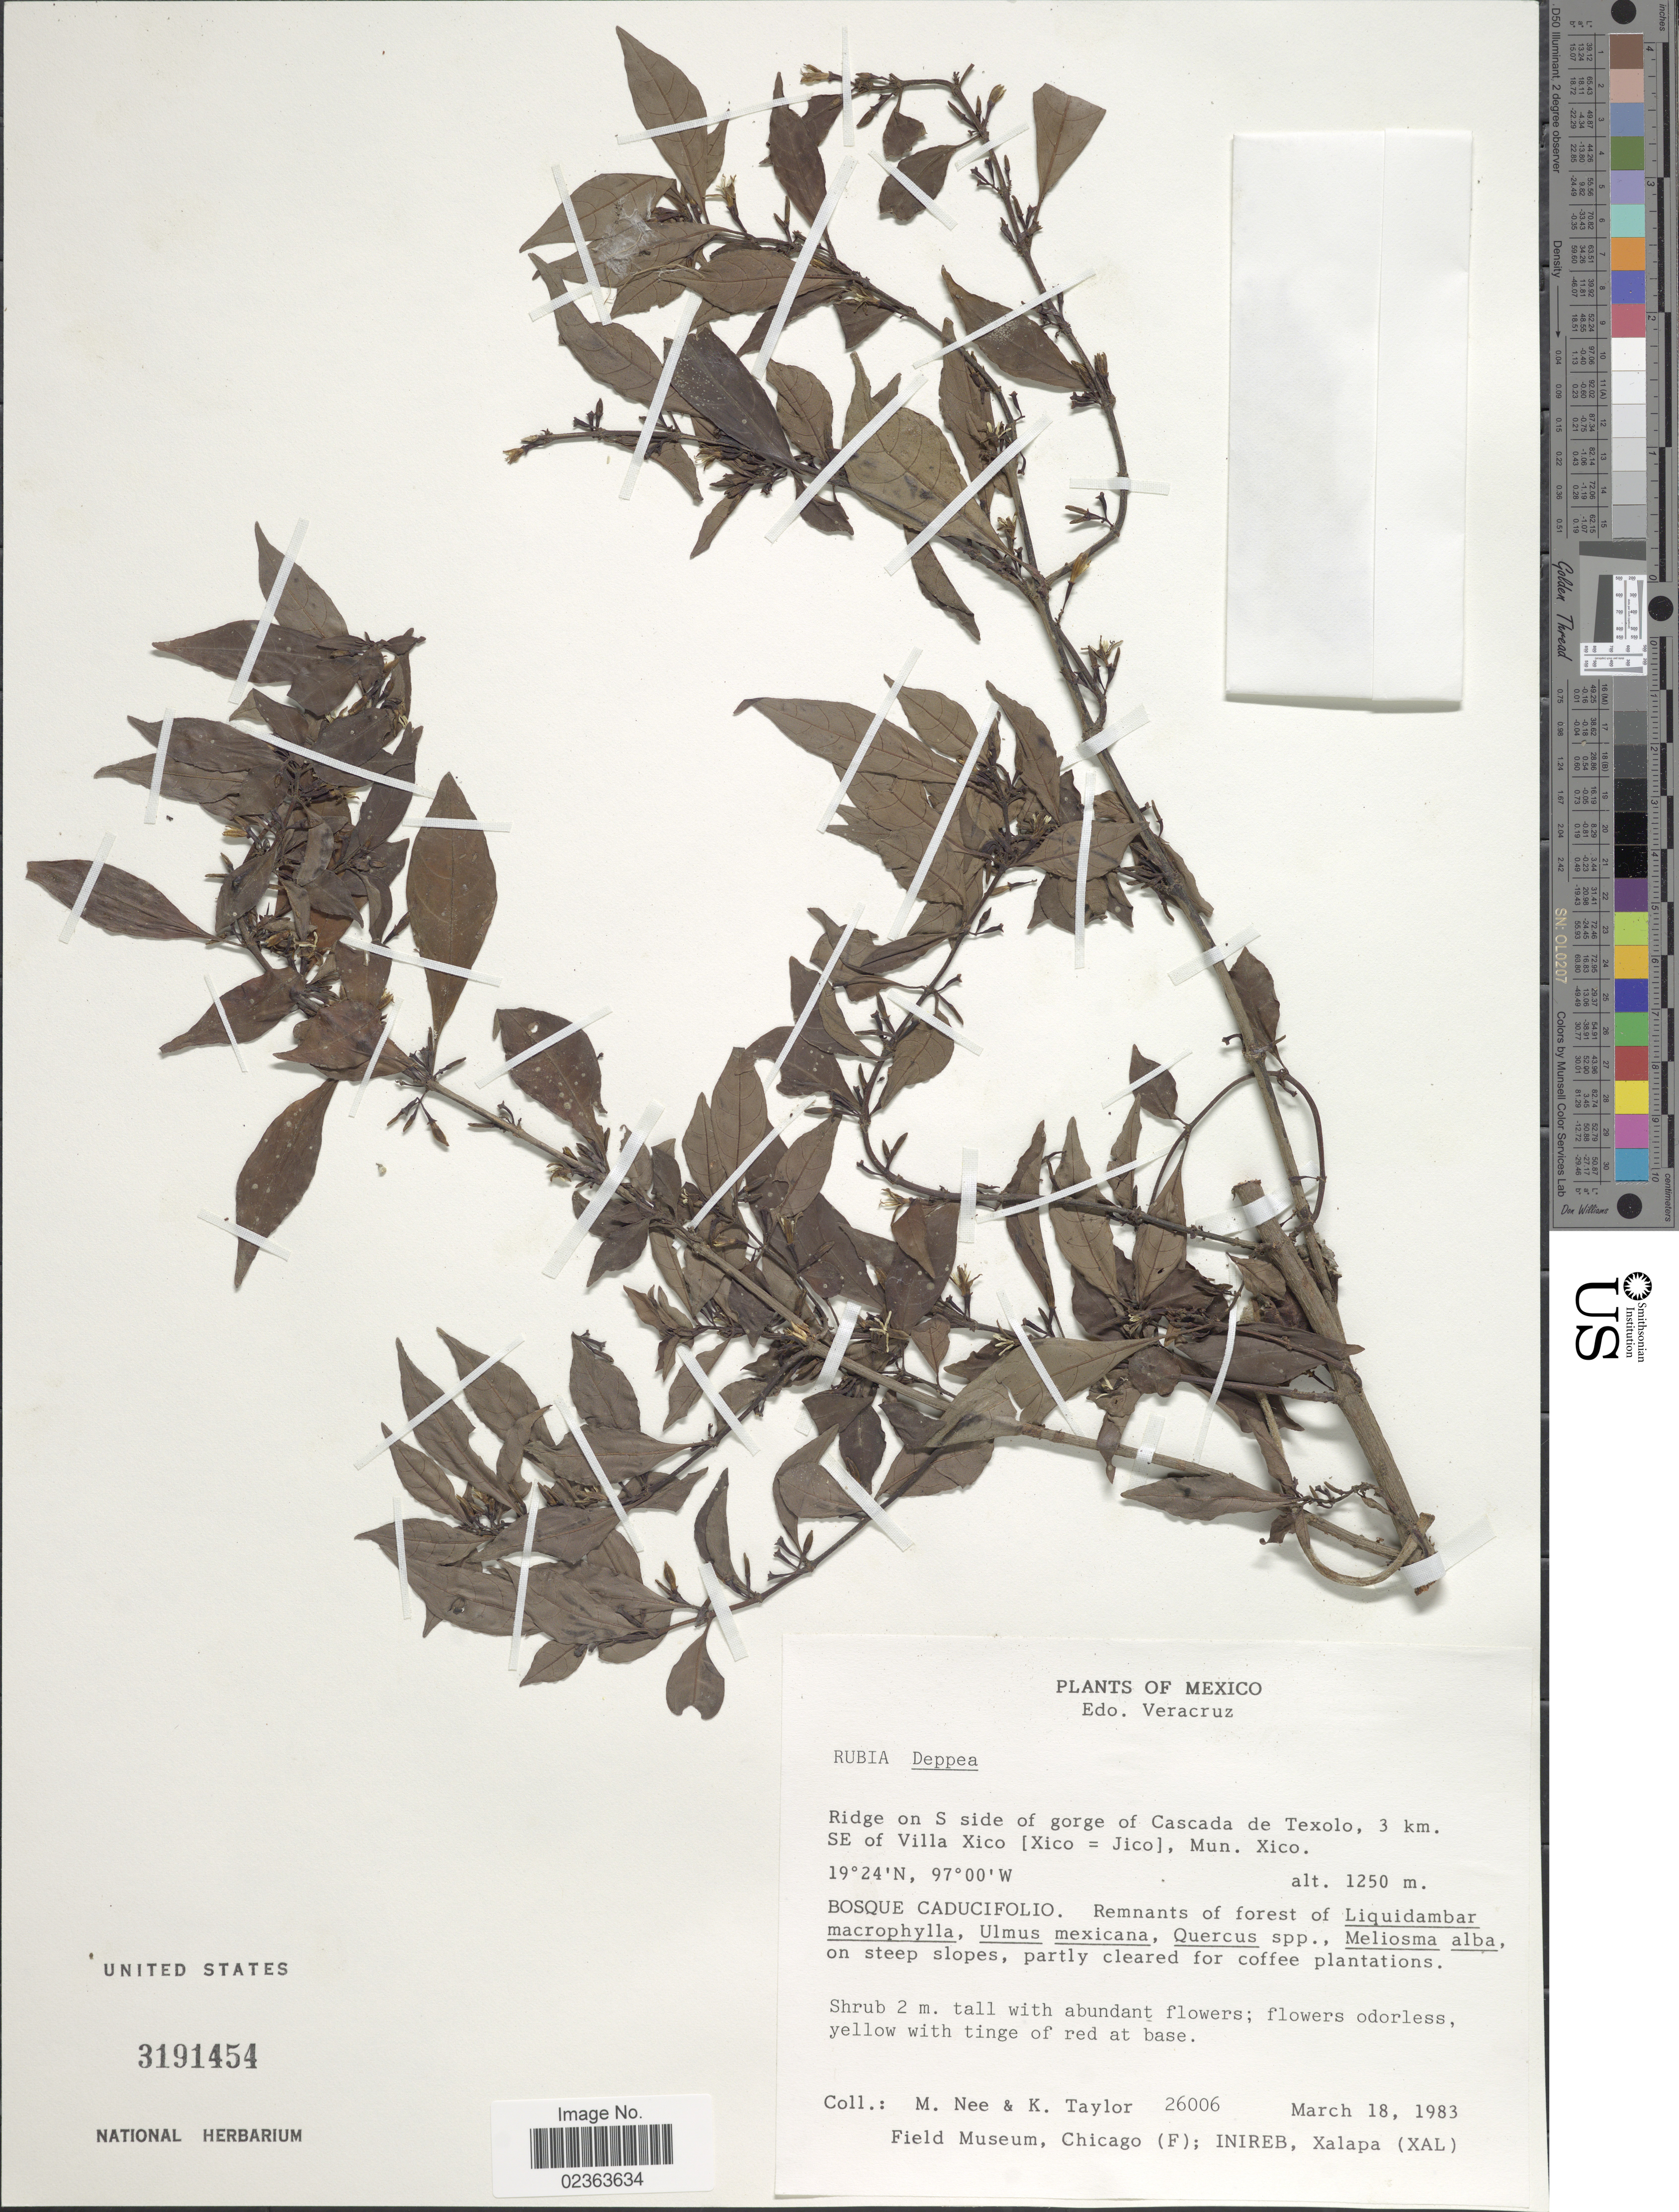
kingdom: Plantae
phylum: Tracheophyta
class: Magnoliopsida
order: Gentianales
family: Rubiaceae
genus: Deppea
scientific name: Deppea sp.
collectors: M. Nee & K. Taylor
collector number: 26006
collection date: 1983-03-18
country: Mexico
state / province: Veracruz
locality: Edo Veracruz, Ridge on S side of gorge of Cascada de Texolo, 3 km SE of Villa Xico [Xico = Jico], Mun Xico, Bosque Caducifolo. Remnants of forest, on steep slopes, partly cleared for coffee plantations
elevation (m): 1250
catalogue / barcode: US 3191454